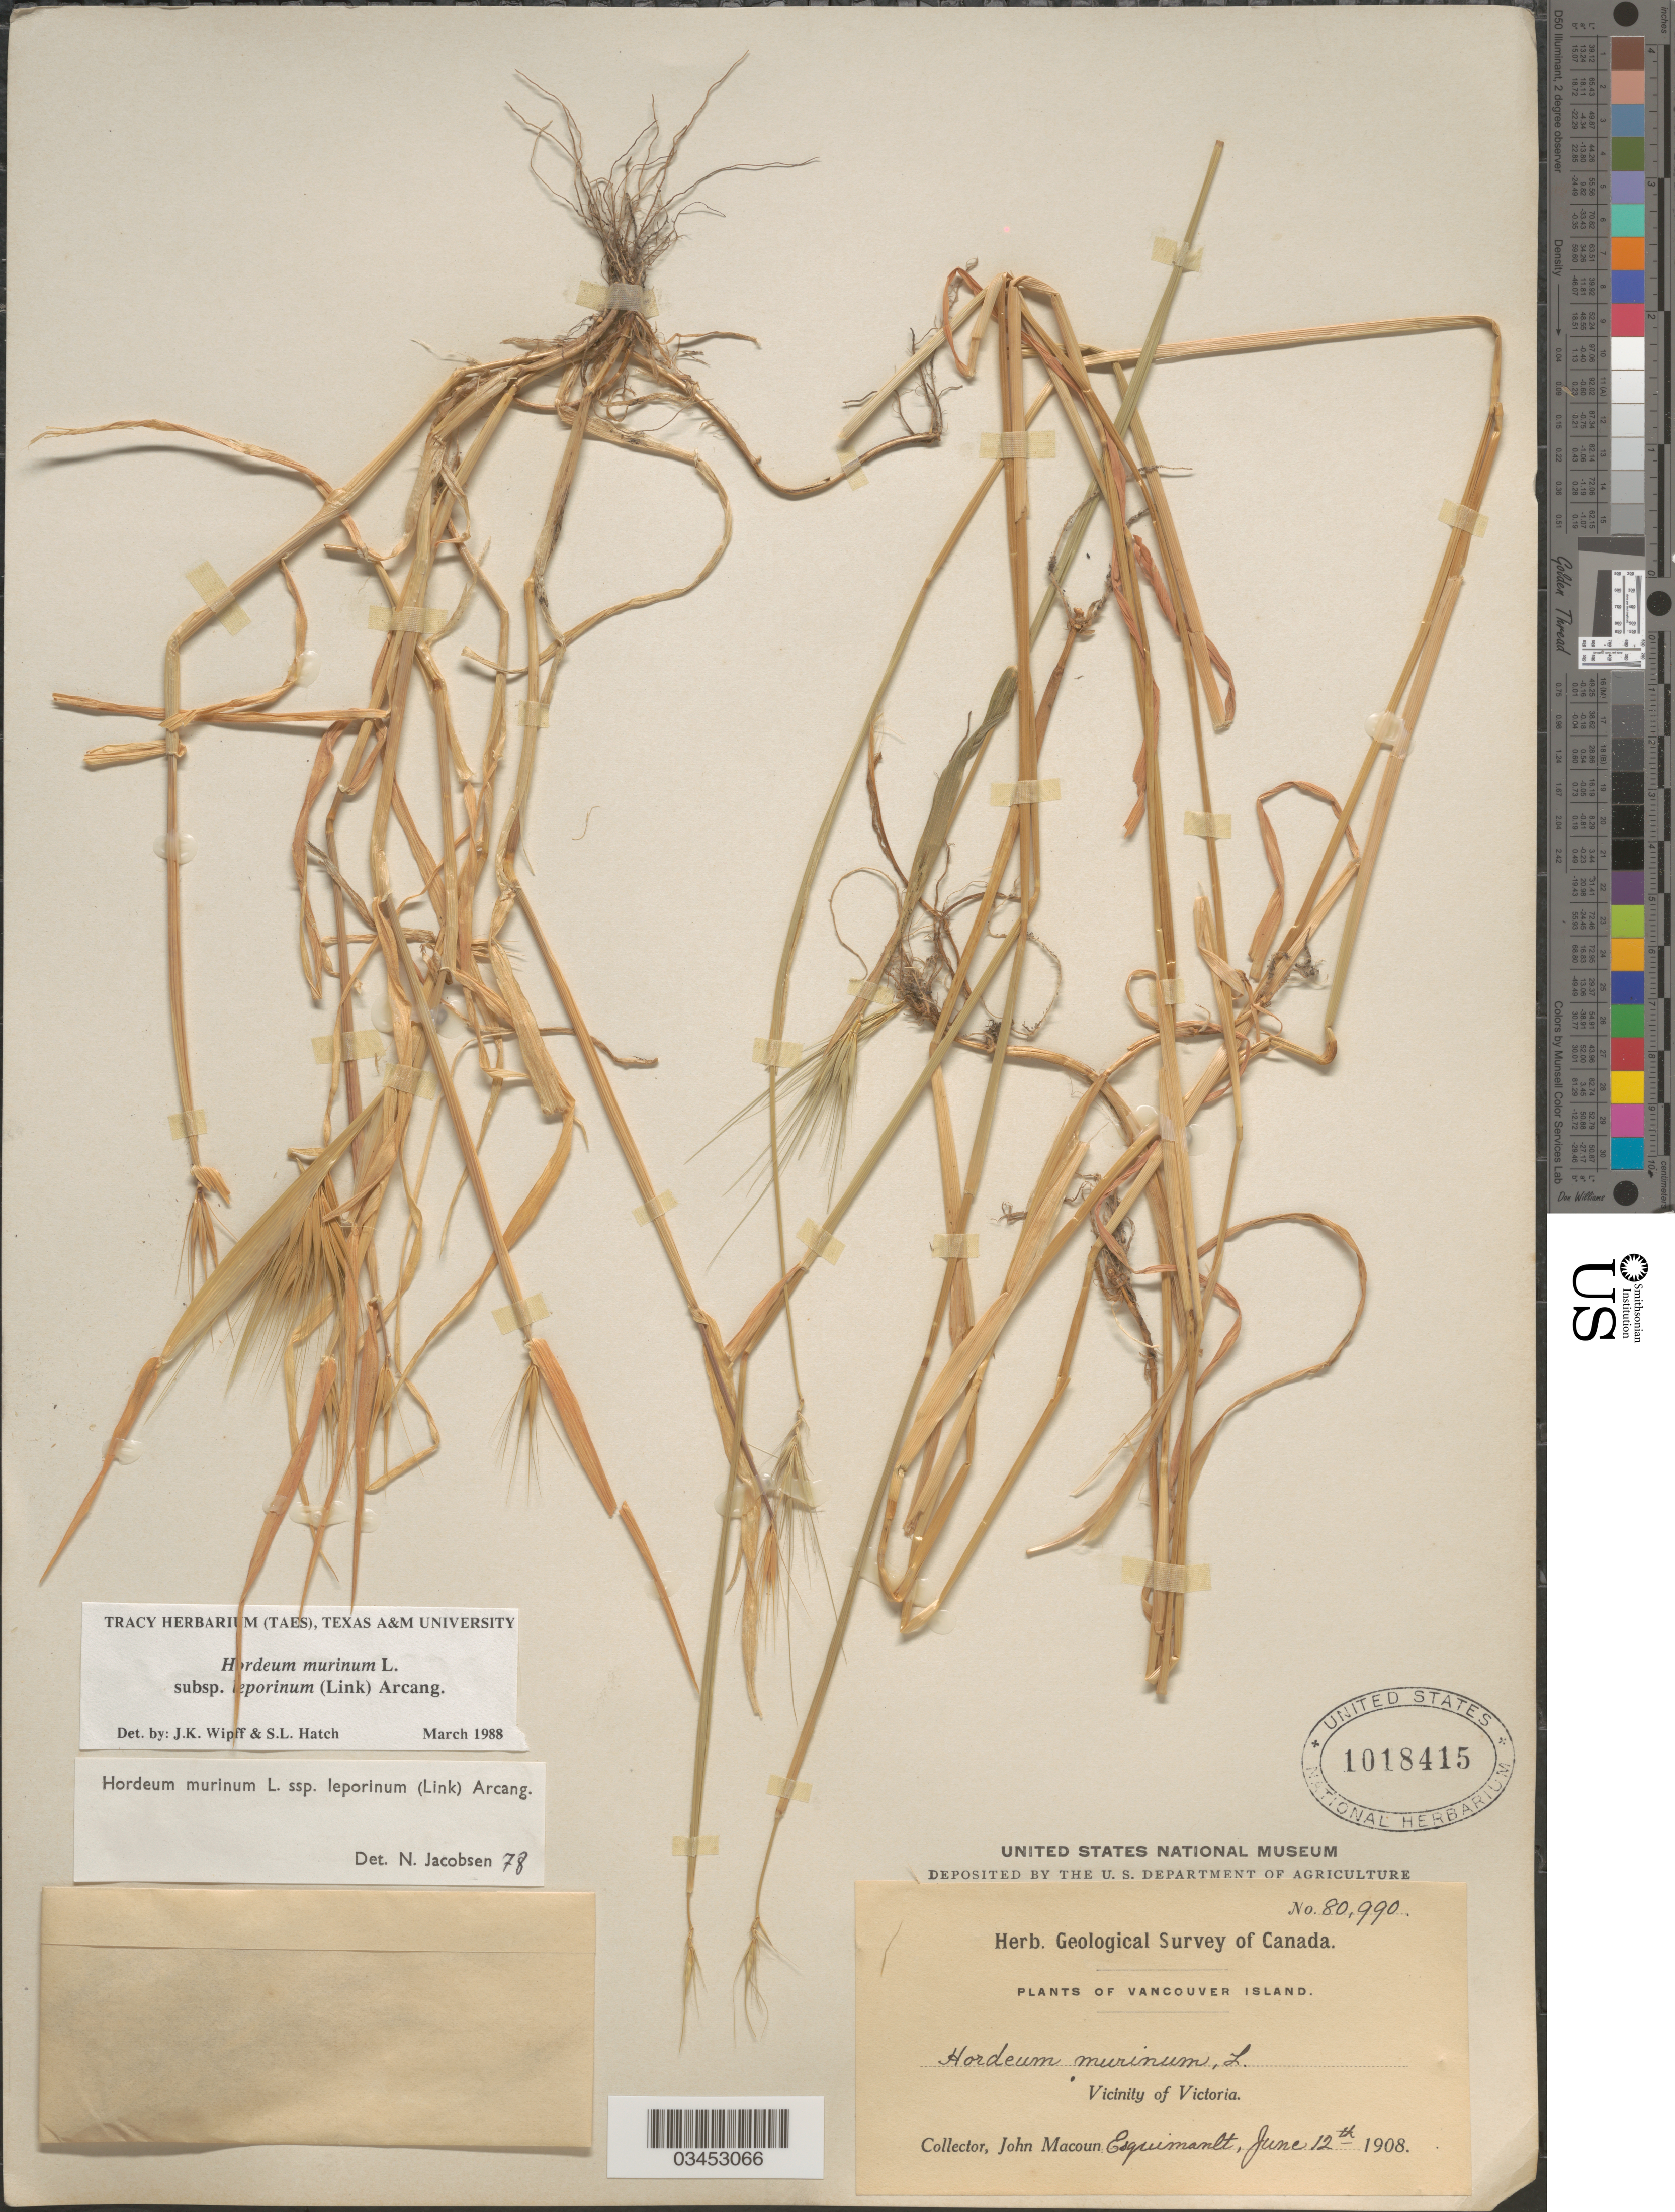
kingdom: Plantae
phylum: Tracheophyta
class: Liliopsida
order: Poales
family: Poaceae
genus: Hordeum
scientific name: Hordeum murinum subsp. leporinum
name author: (Link) Arcang.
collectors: J. Macoun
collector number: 80990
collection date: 1908-06-12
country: Canada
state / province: British Columbia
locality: Geological Survey of Canada. Vancouver Island. Vicinity of Victoria. Esquimanlt.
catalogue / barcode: US 1018415